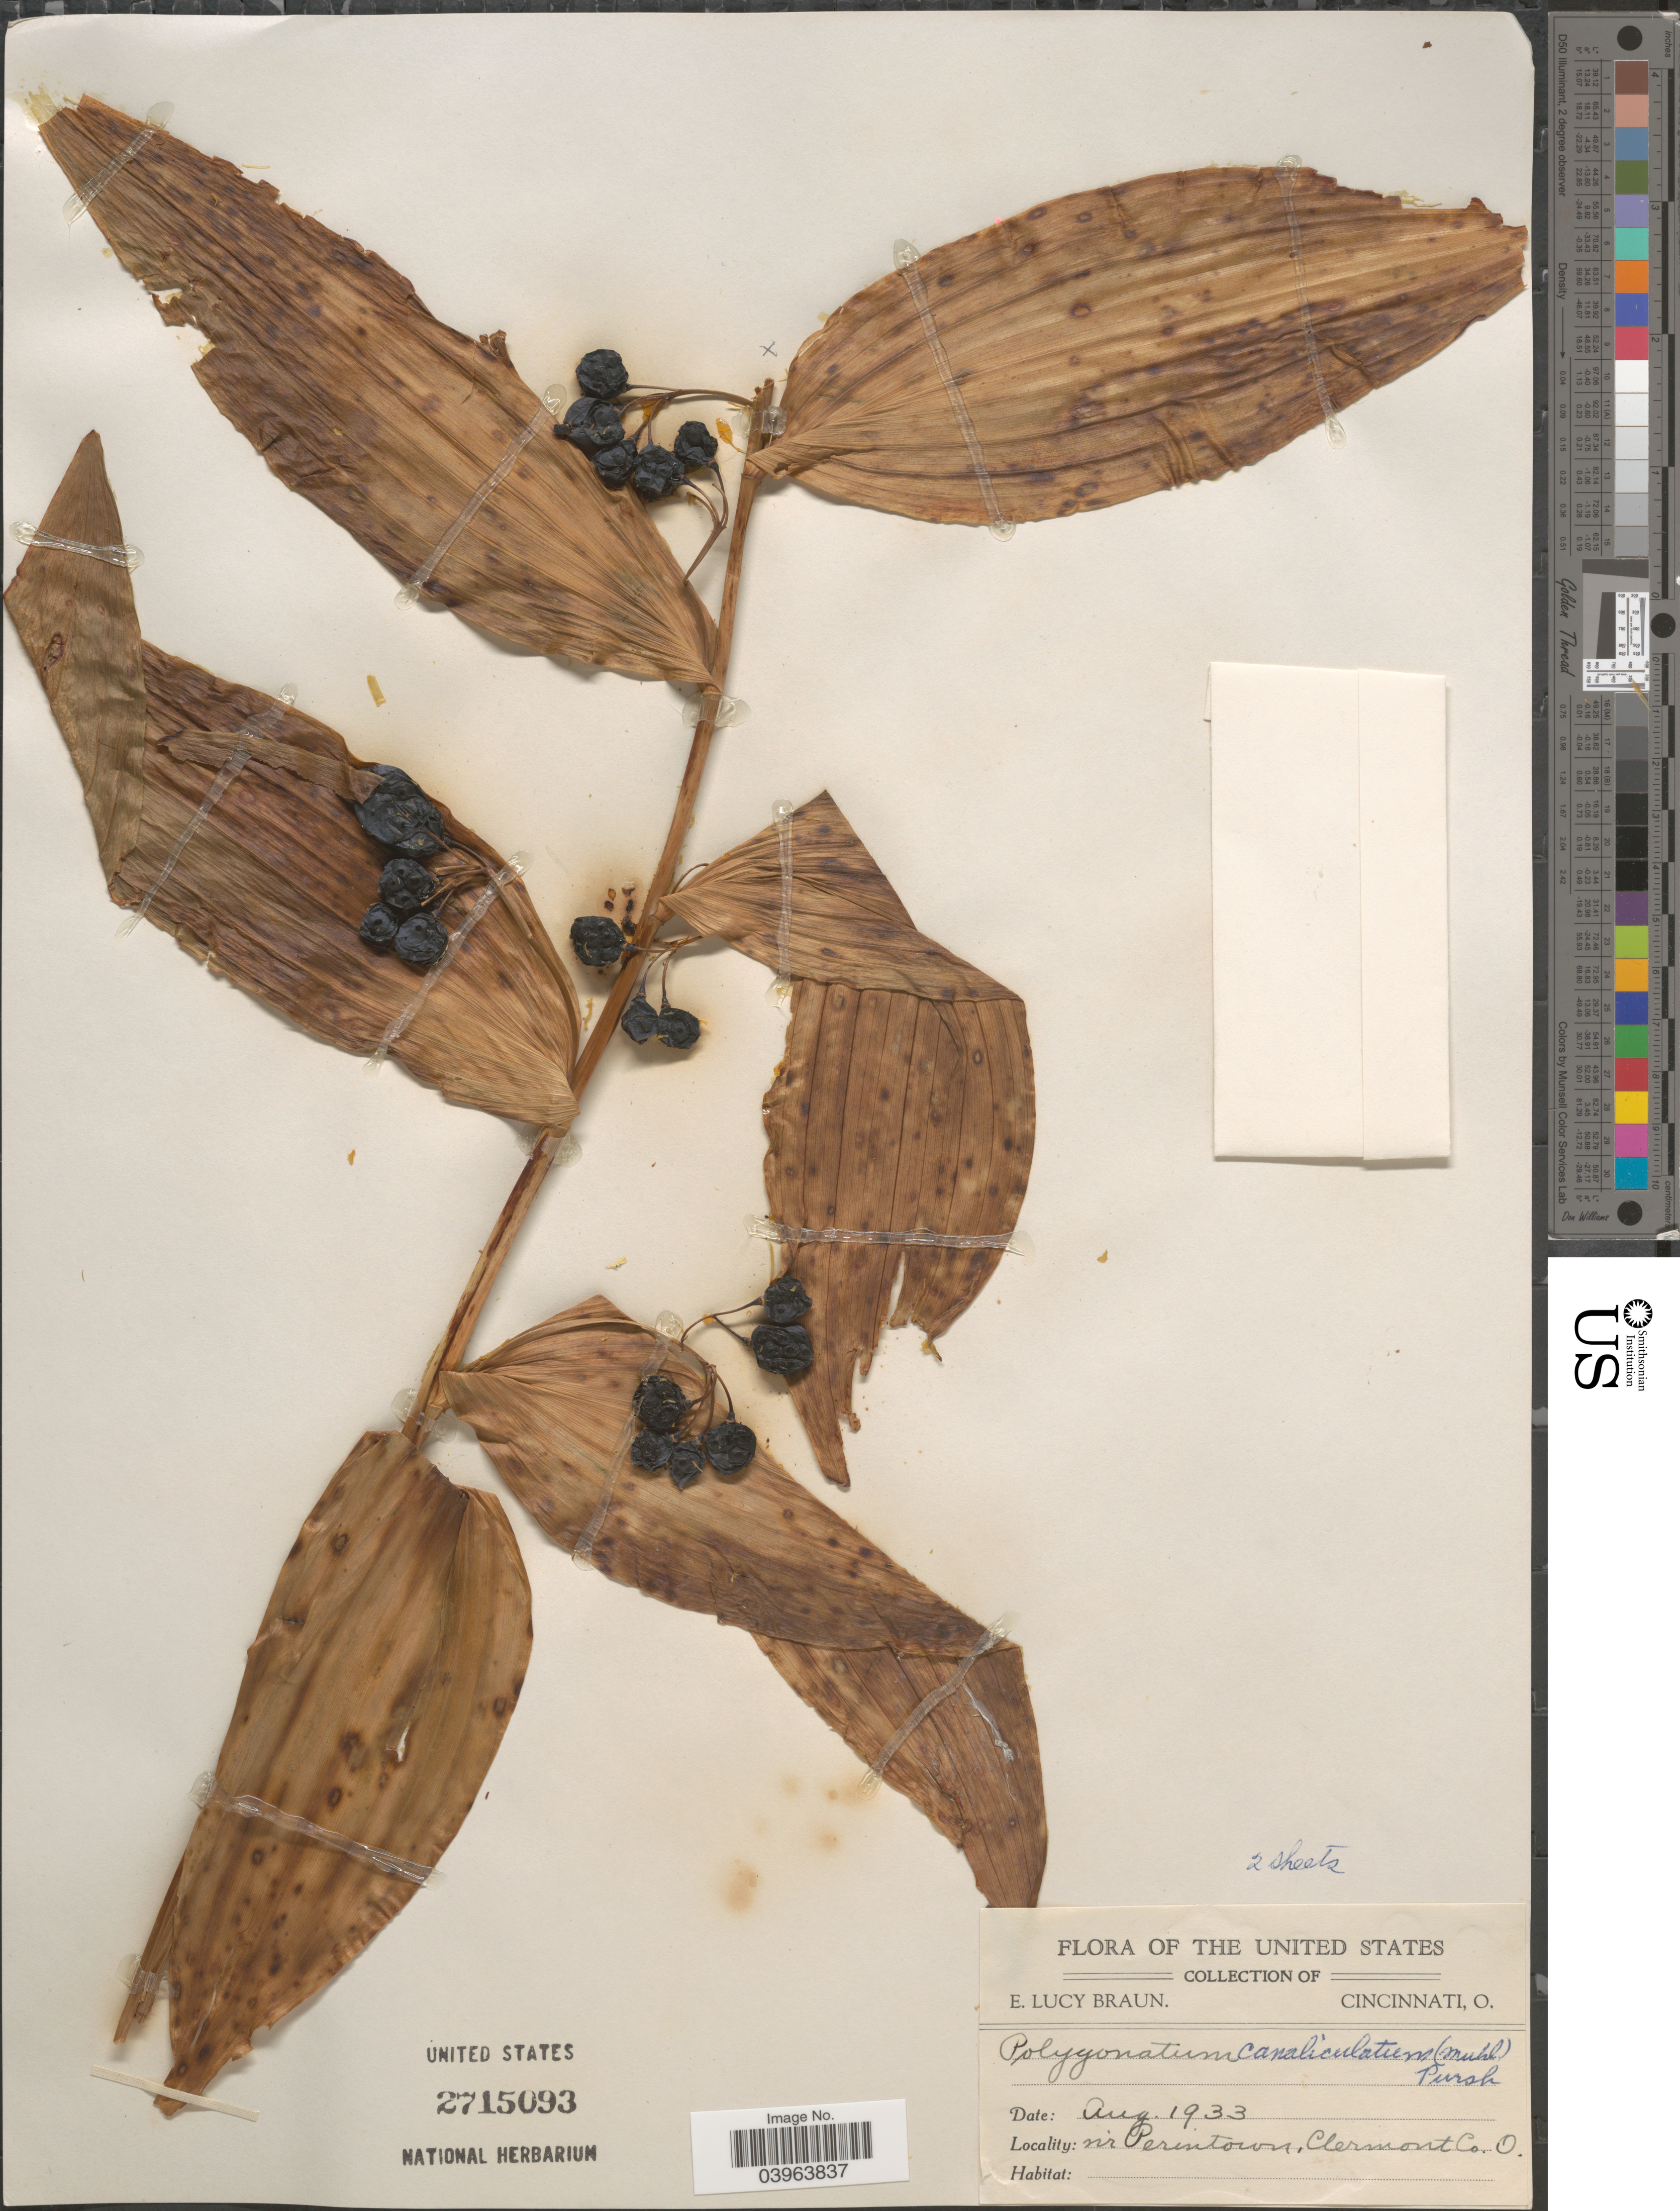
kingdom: Plantae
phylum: Tracheophyta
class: Liliopsida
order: Asparagales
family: Asparagaceae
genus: Polygonatum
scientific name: Polygonatum commutatum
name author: (Schult. f.) A. Dietr.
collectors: E. L. Braun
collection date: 1933-08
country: United States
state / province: Ohio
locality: Nr Perintown, Clermont Co.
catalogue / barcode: US 2715093